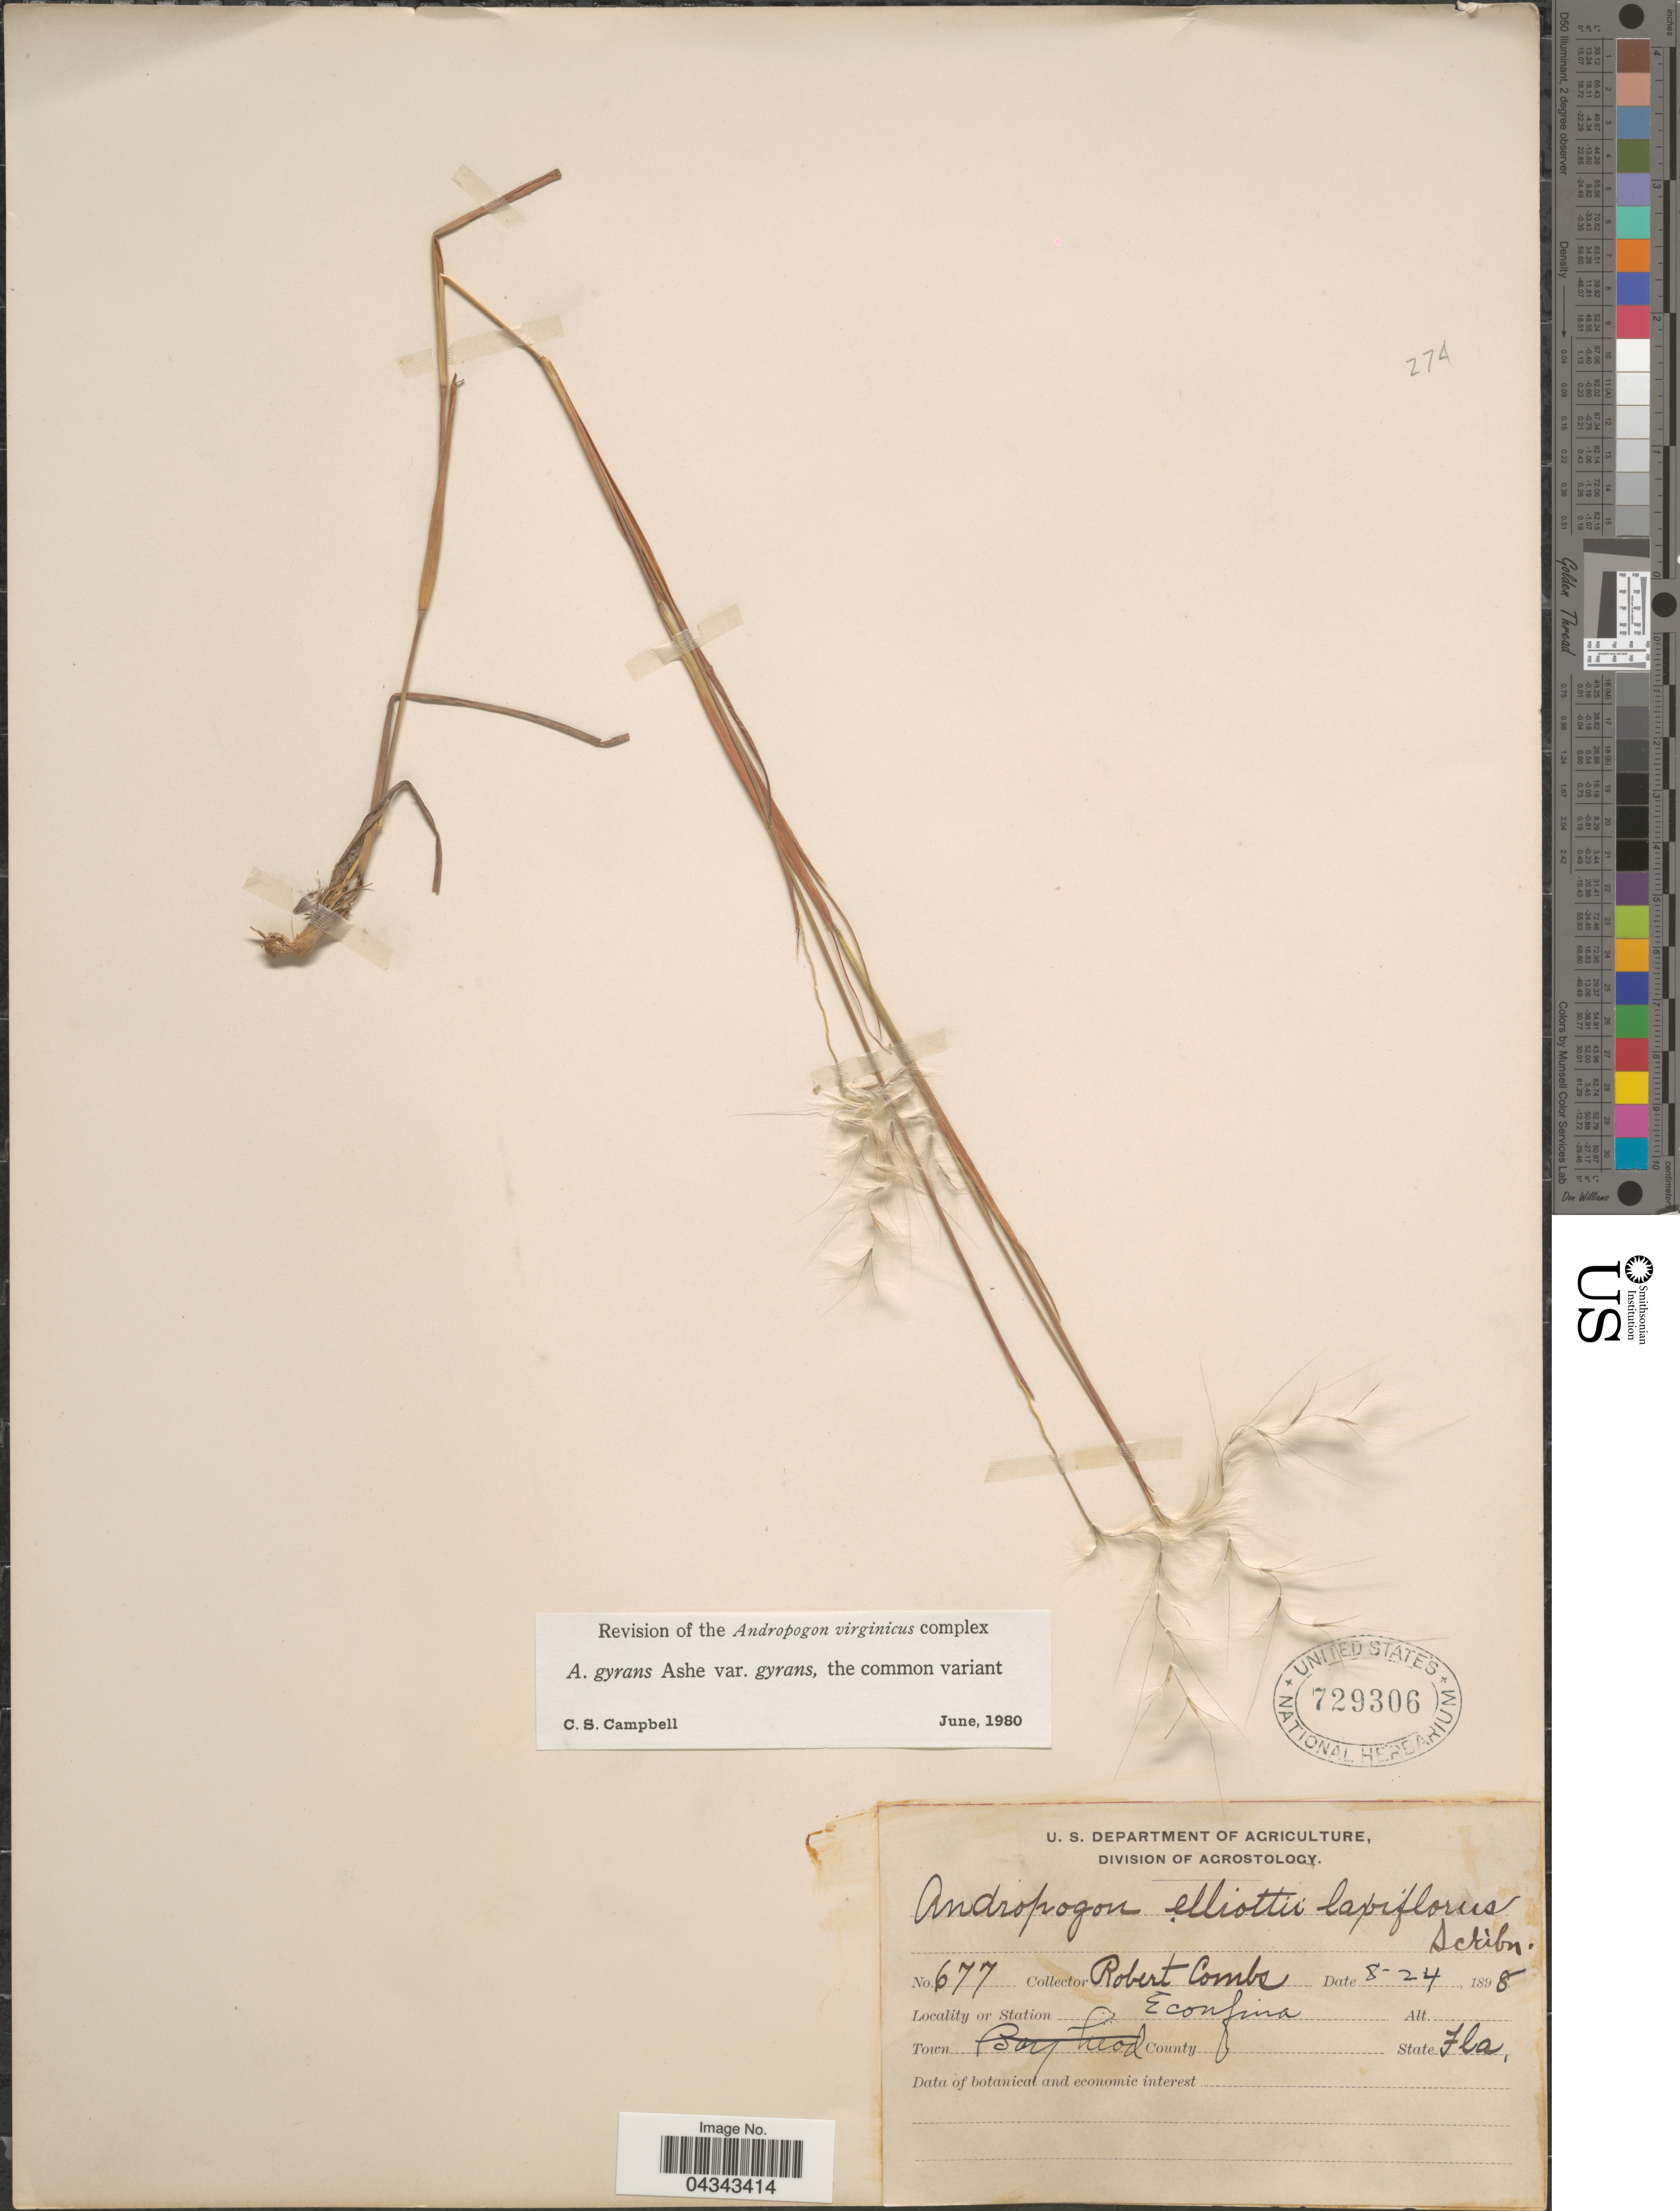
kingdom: Plantae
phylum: Tracheophyta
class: Liliopsida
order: Poales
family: Poaceae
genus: Andropogon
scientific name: Andropogon gyrans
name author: Ashe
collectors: R. Combs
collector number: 677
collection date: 1898-08-24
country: United States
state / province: Florida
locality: Station Enconfina.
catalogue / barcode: US 729306